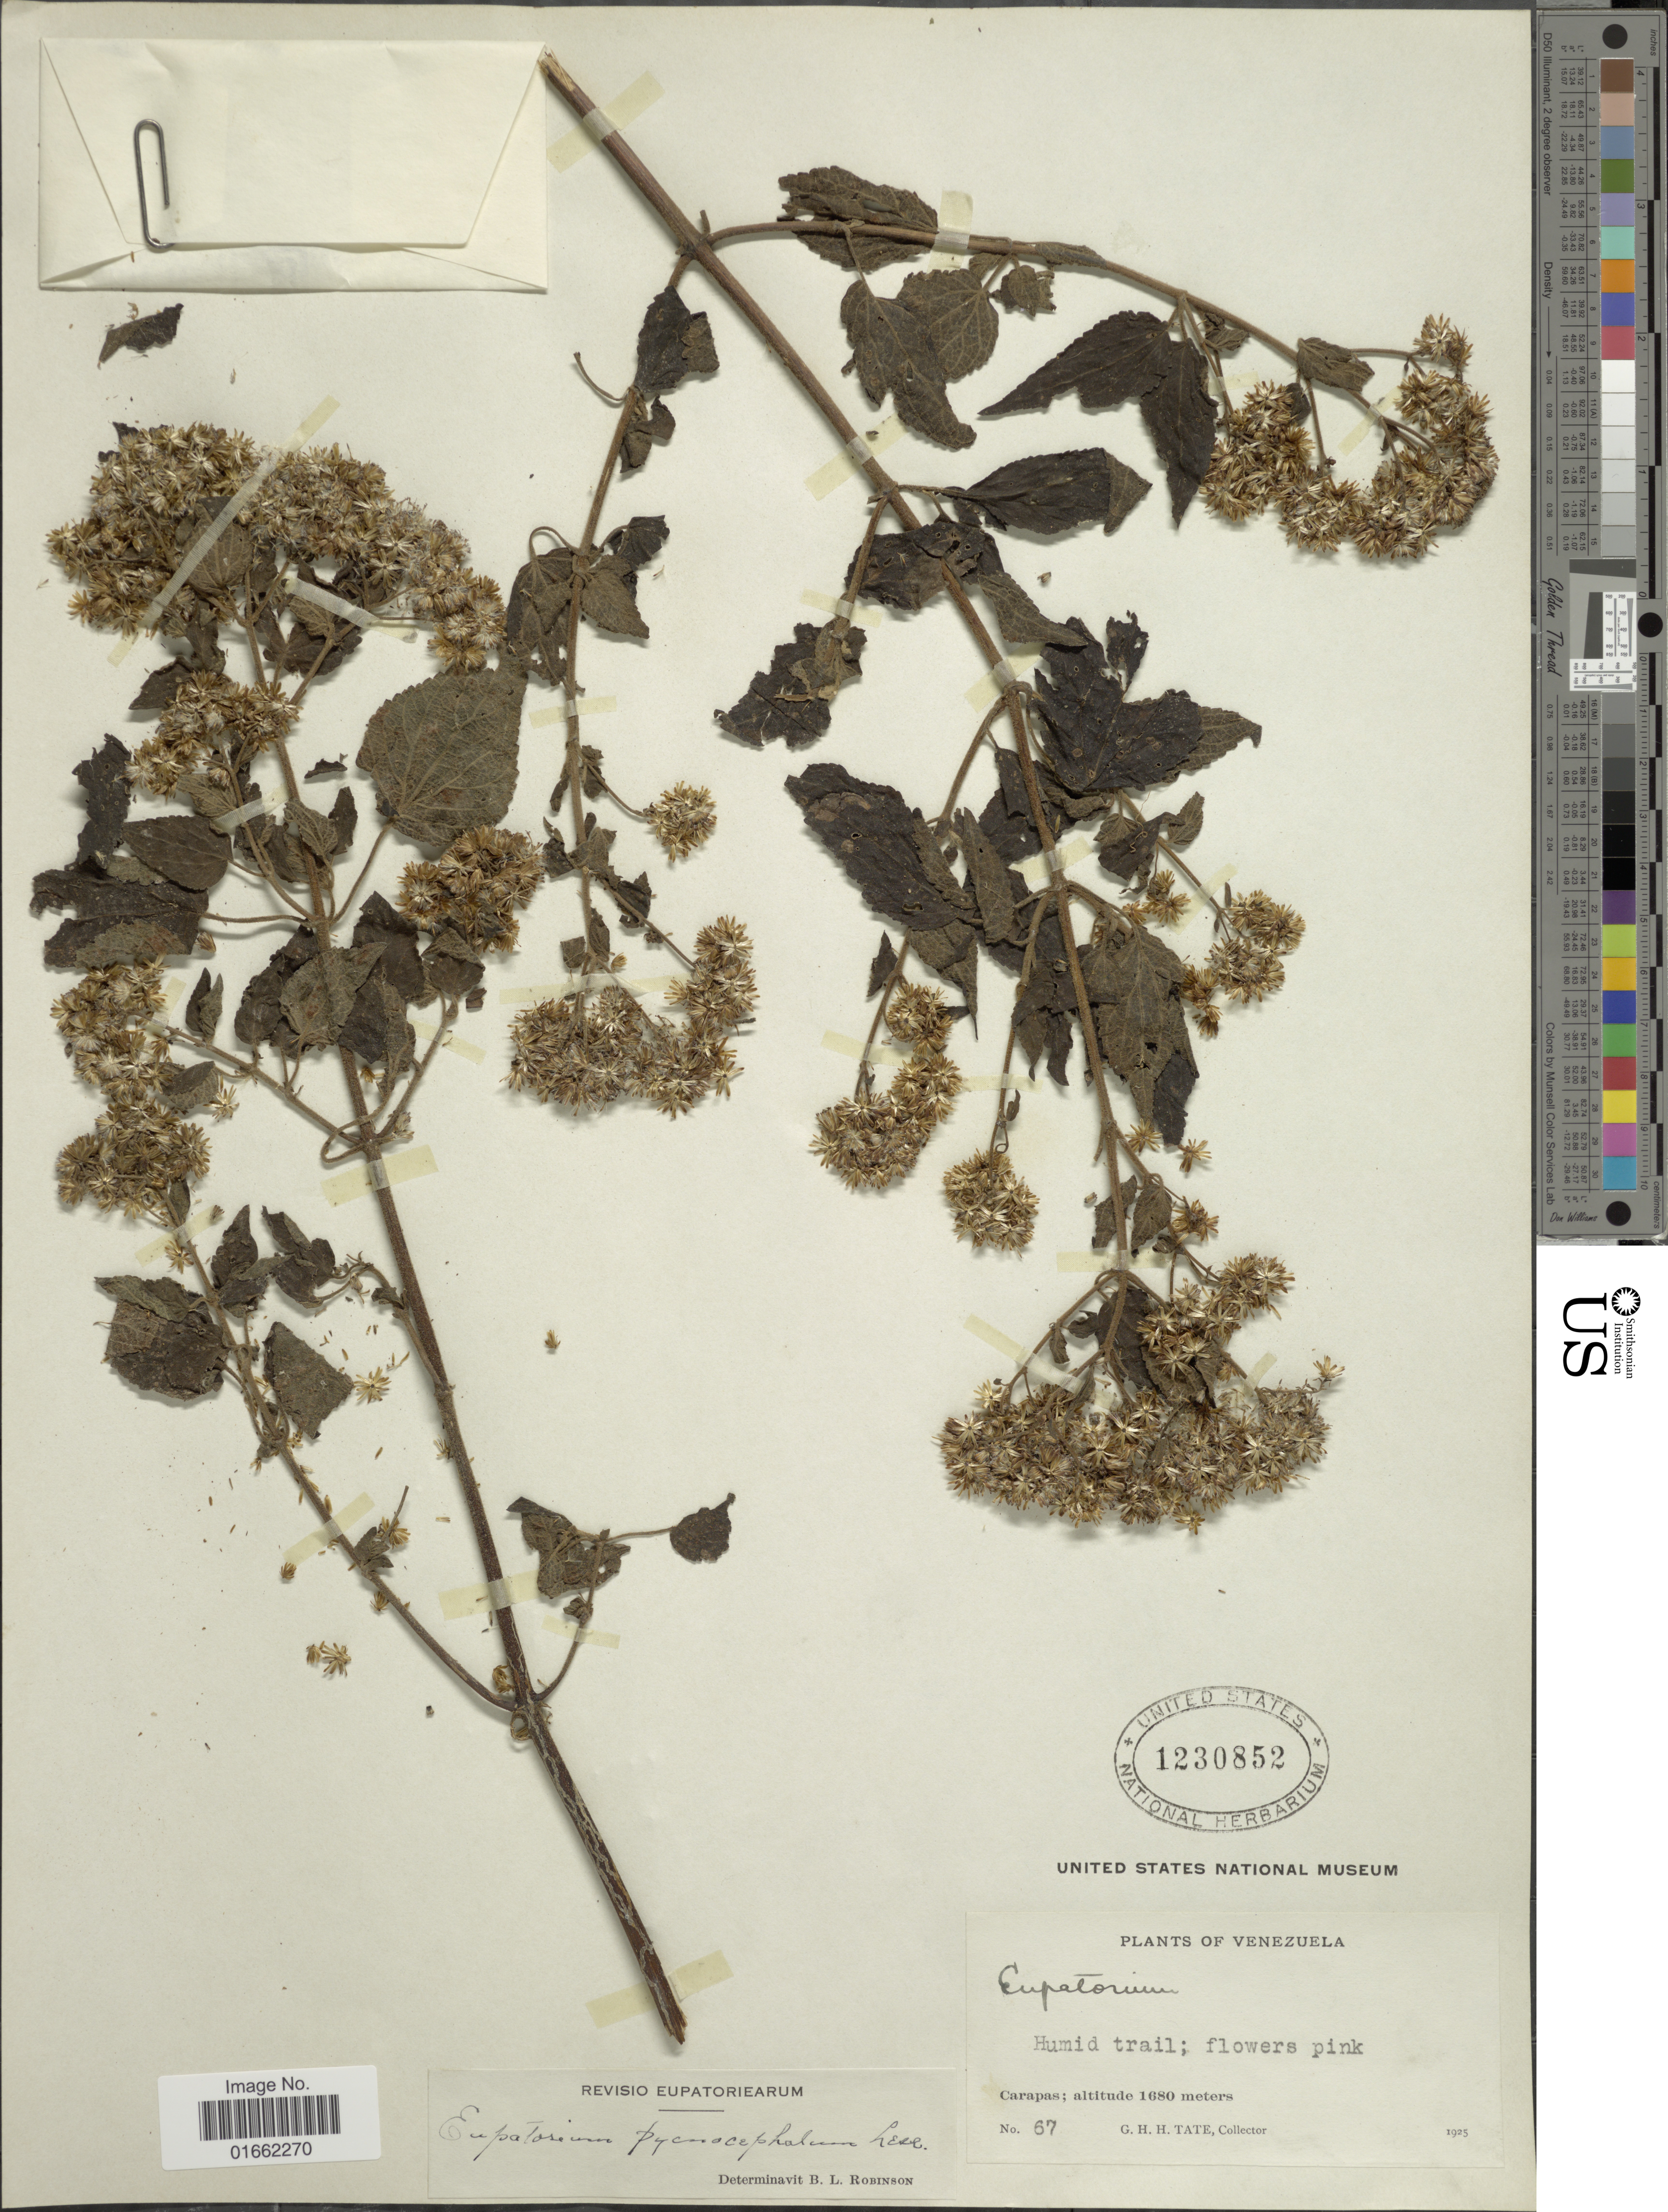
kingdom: Plantae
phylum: Tracheophyta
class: Magnoliopsida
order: Asterales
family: Asteraceae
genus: Fleischmannia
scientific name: Fleischmannia pratensis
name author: (Klatt) R.M. King & H. Rob.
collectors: G. H. H.Tate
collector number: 67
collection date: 1925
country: Venezuela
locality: Carapas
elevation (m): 1680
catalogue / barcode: US 1230852